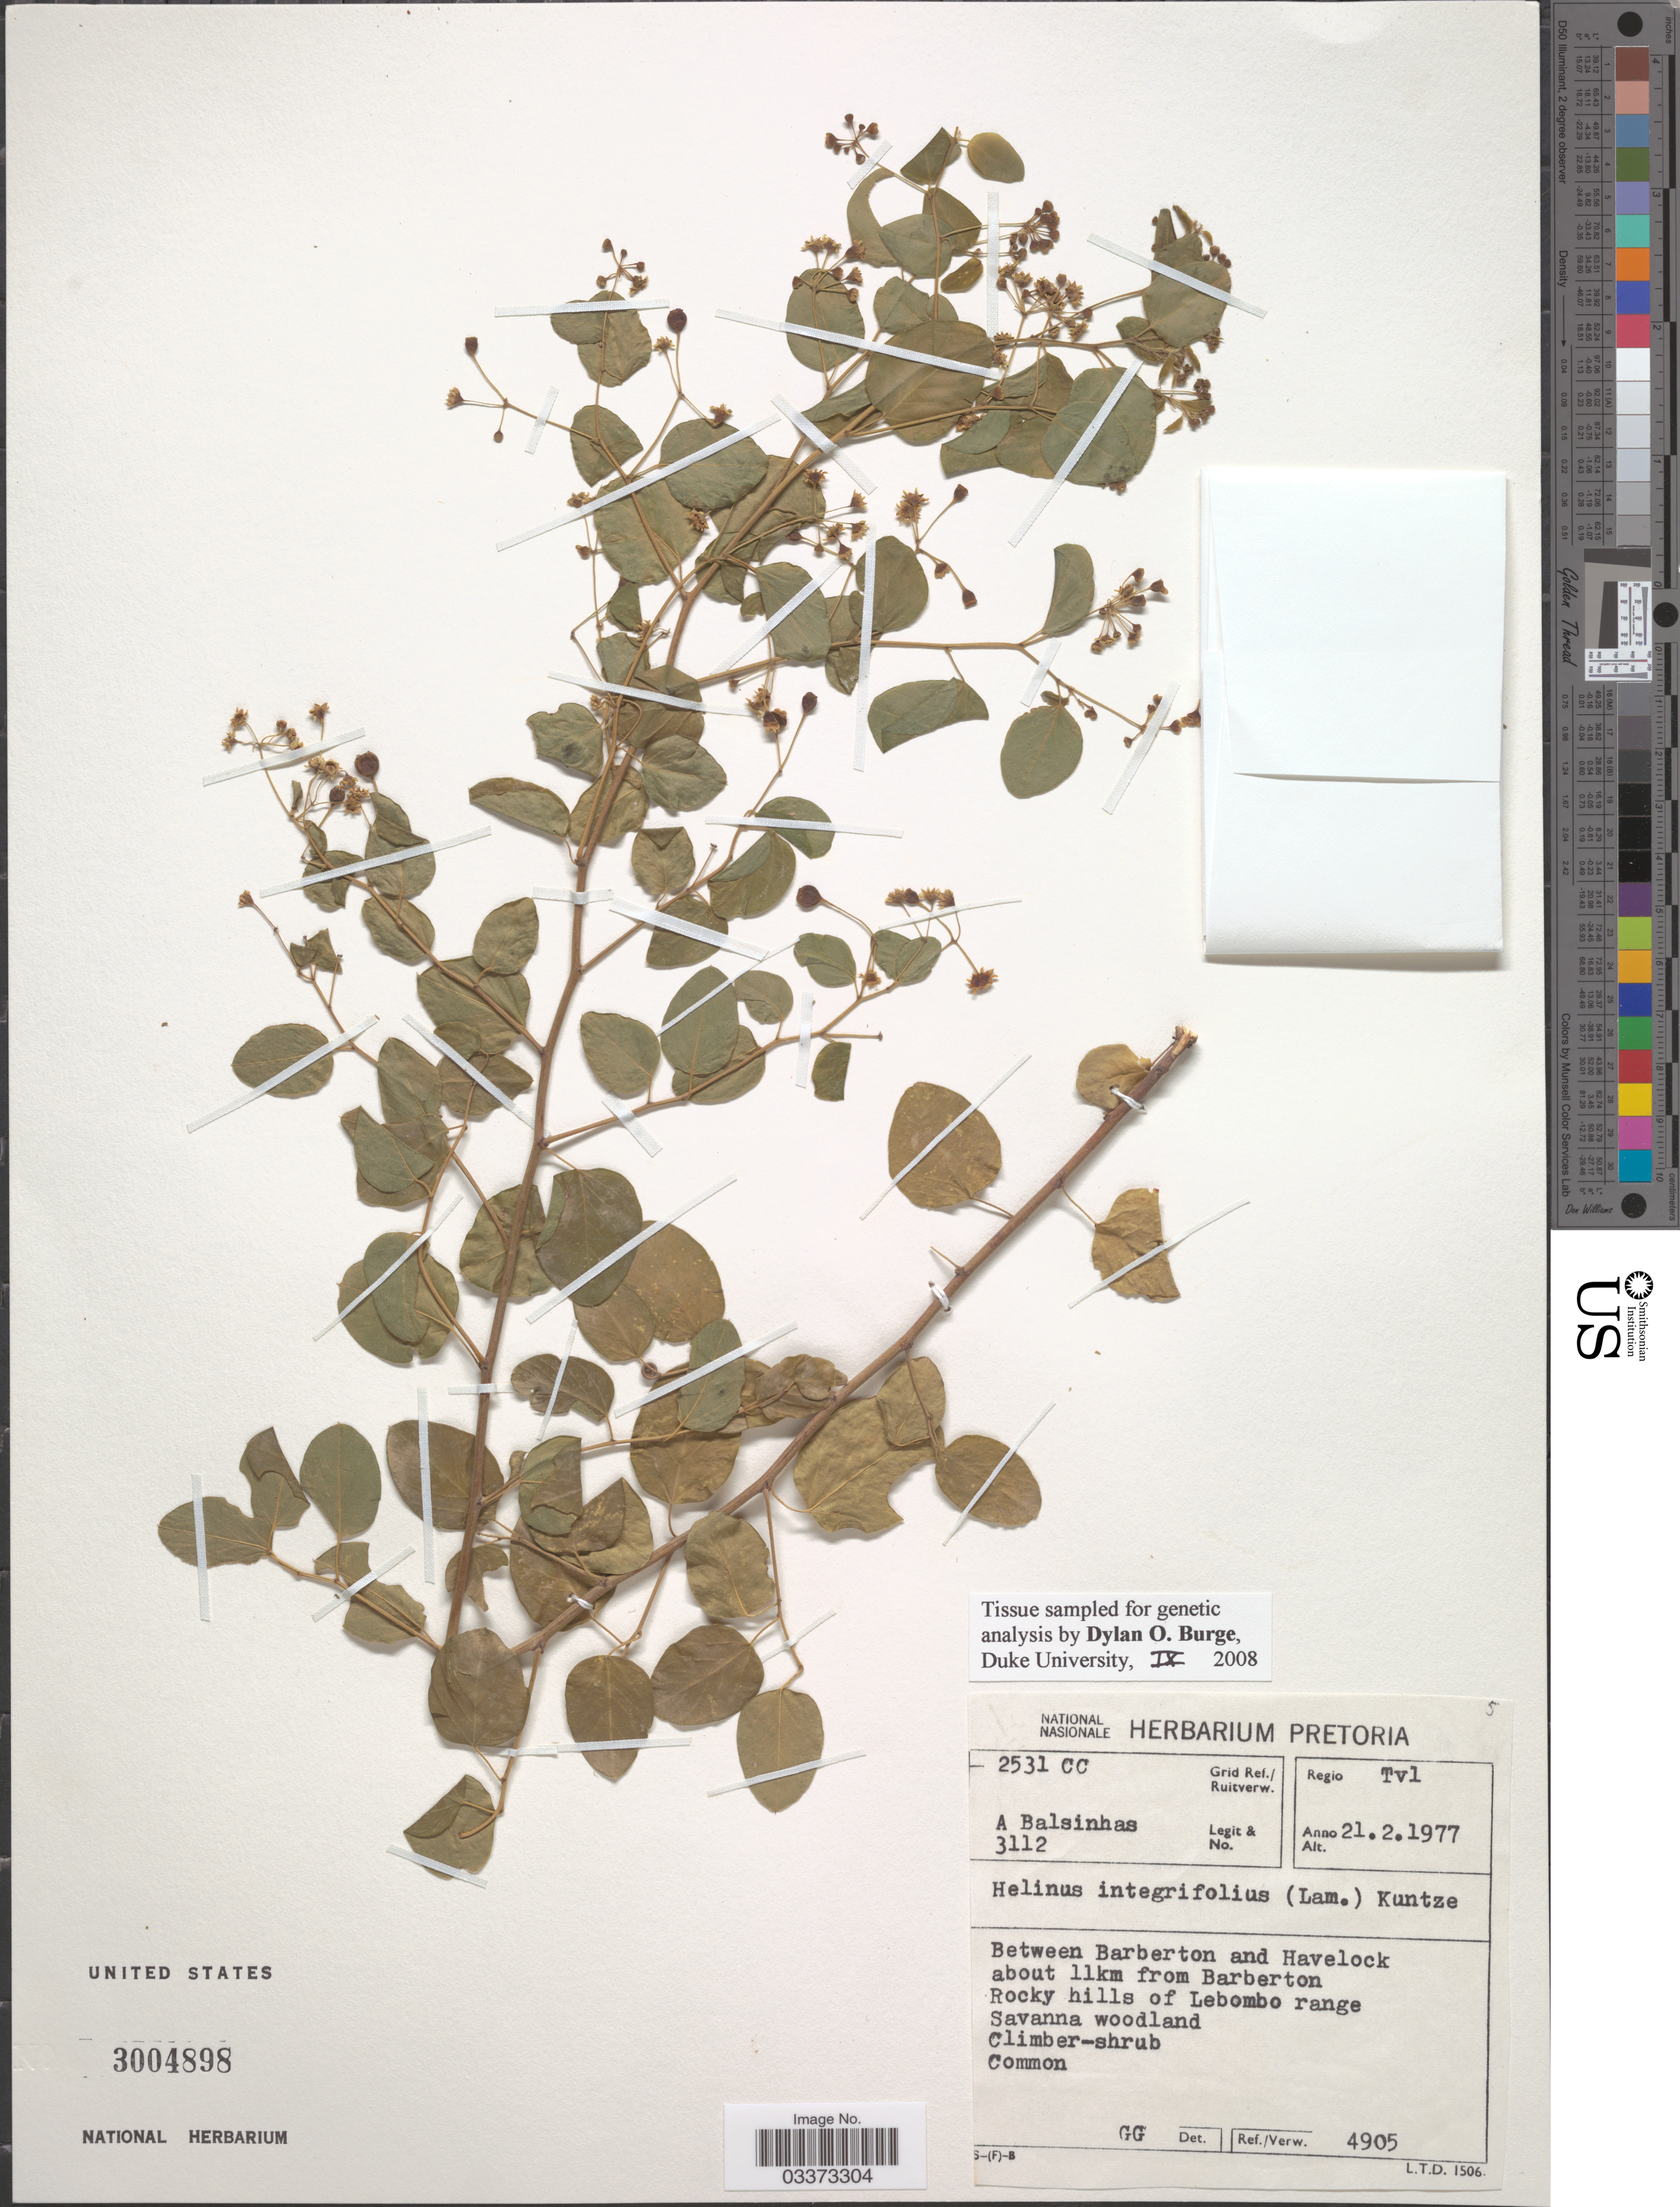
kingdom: Plantae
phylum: Tracheophyta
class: Magnoliopsida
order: Rosales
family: Rhamnaceae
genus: Helinus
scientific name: Helinus integrifolius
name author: (Lam.) Kuntze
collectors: A. A. Balsinhas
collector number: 3112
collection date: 1977-02-21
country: South Africa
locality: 2531 CC Grid Ref./ Ruitverw. Regio Tvl. Between Barberton and Havelock about 11 km from Barberton. Rocky hills of Lebombo range.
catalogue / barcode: US 3004898